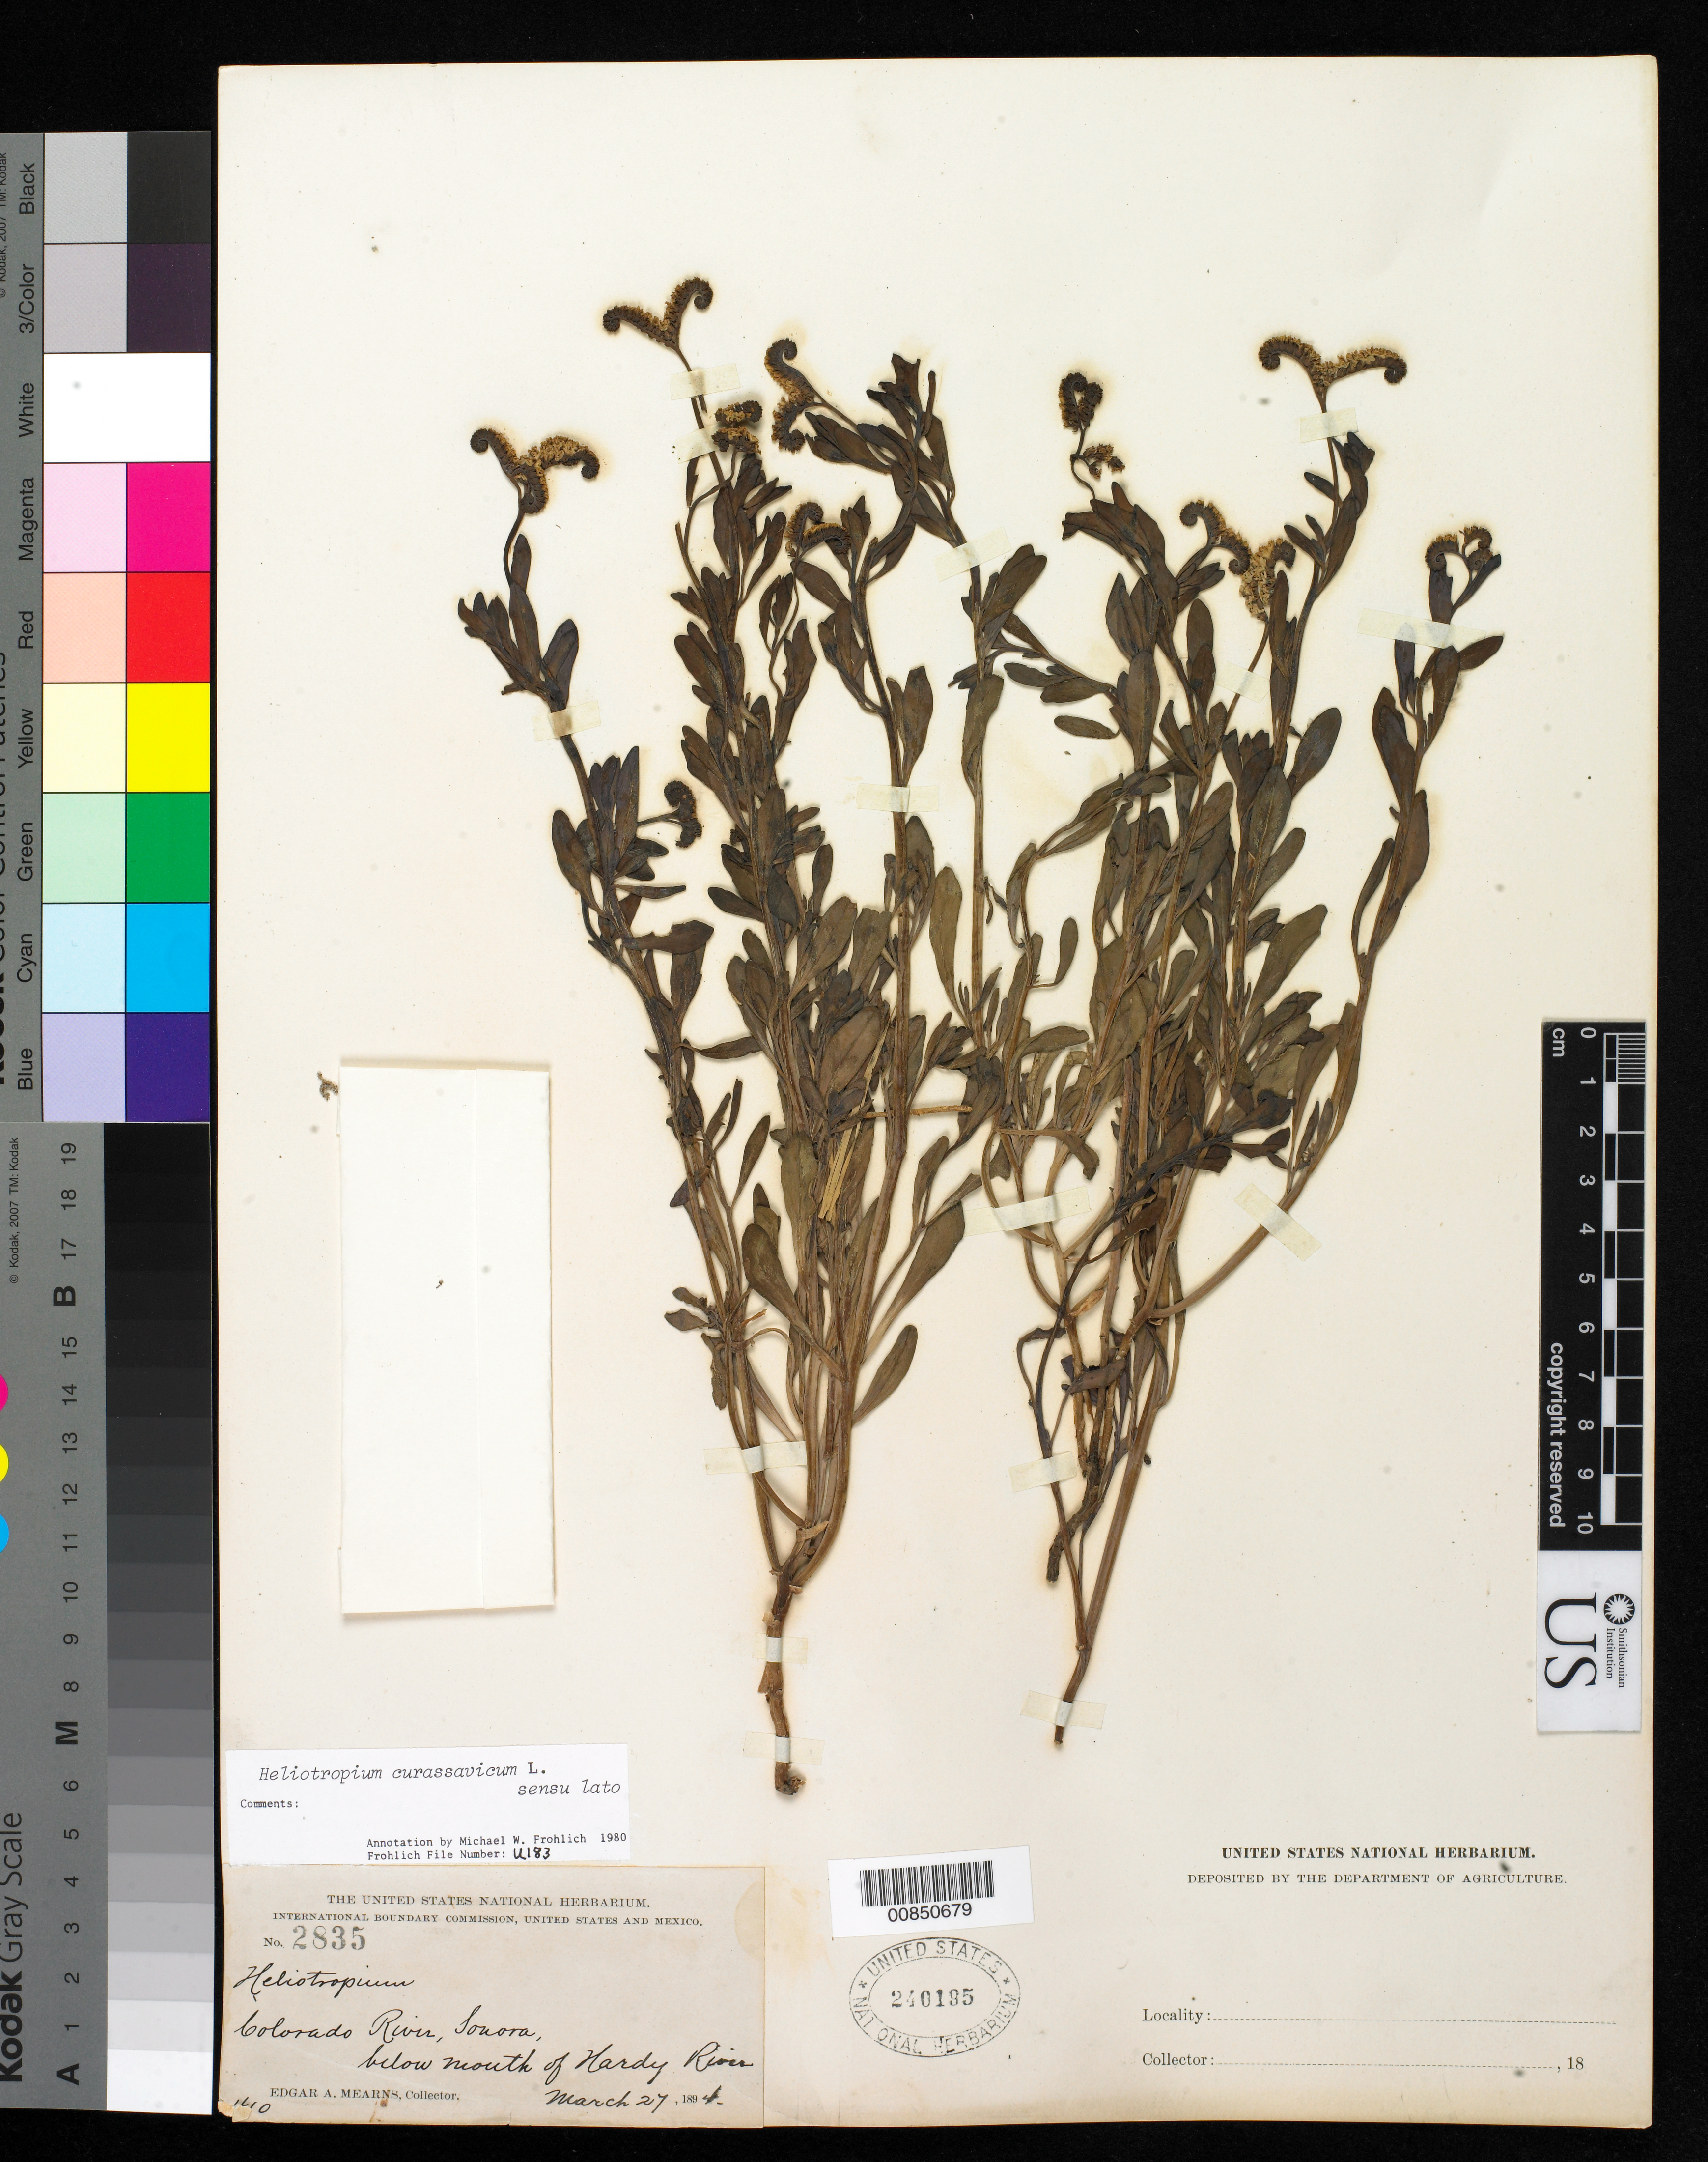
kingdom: Plantae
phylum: Tracheophyta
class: Magnoliopsida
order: Boraginales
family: Heliotropiaceae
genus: Heliotropium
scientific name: Heliotropium curassavicum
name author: L.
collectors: E. A. Mearns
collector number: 2835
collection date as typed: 27 Mar 1894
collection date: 1894-03-27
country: Mexico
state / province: Sonora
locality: Colorado River, Sonora. Below mouth of Hardy River.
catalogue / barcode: US 240195